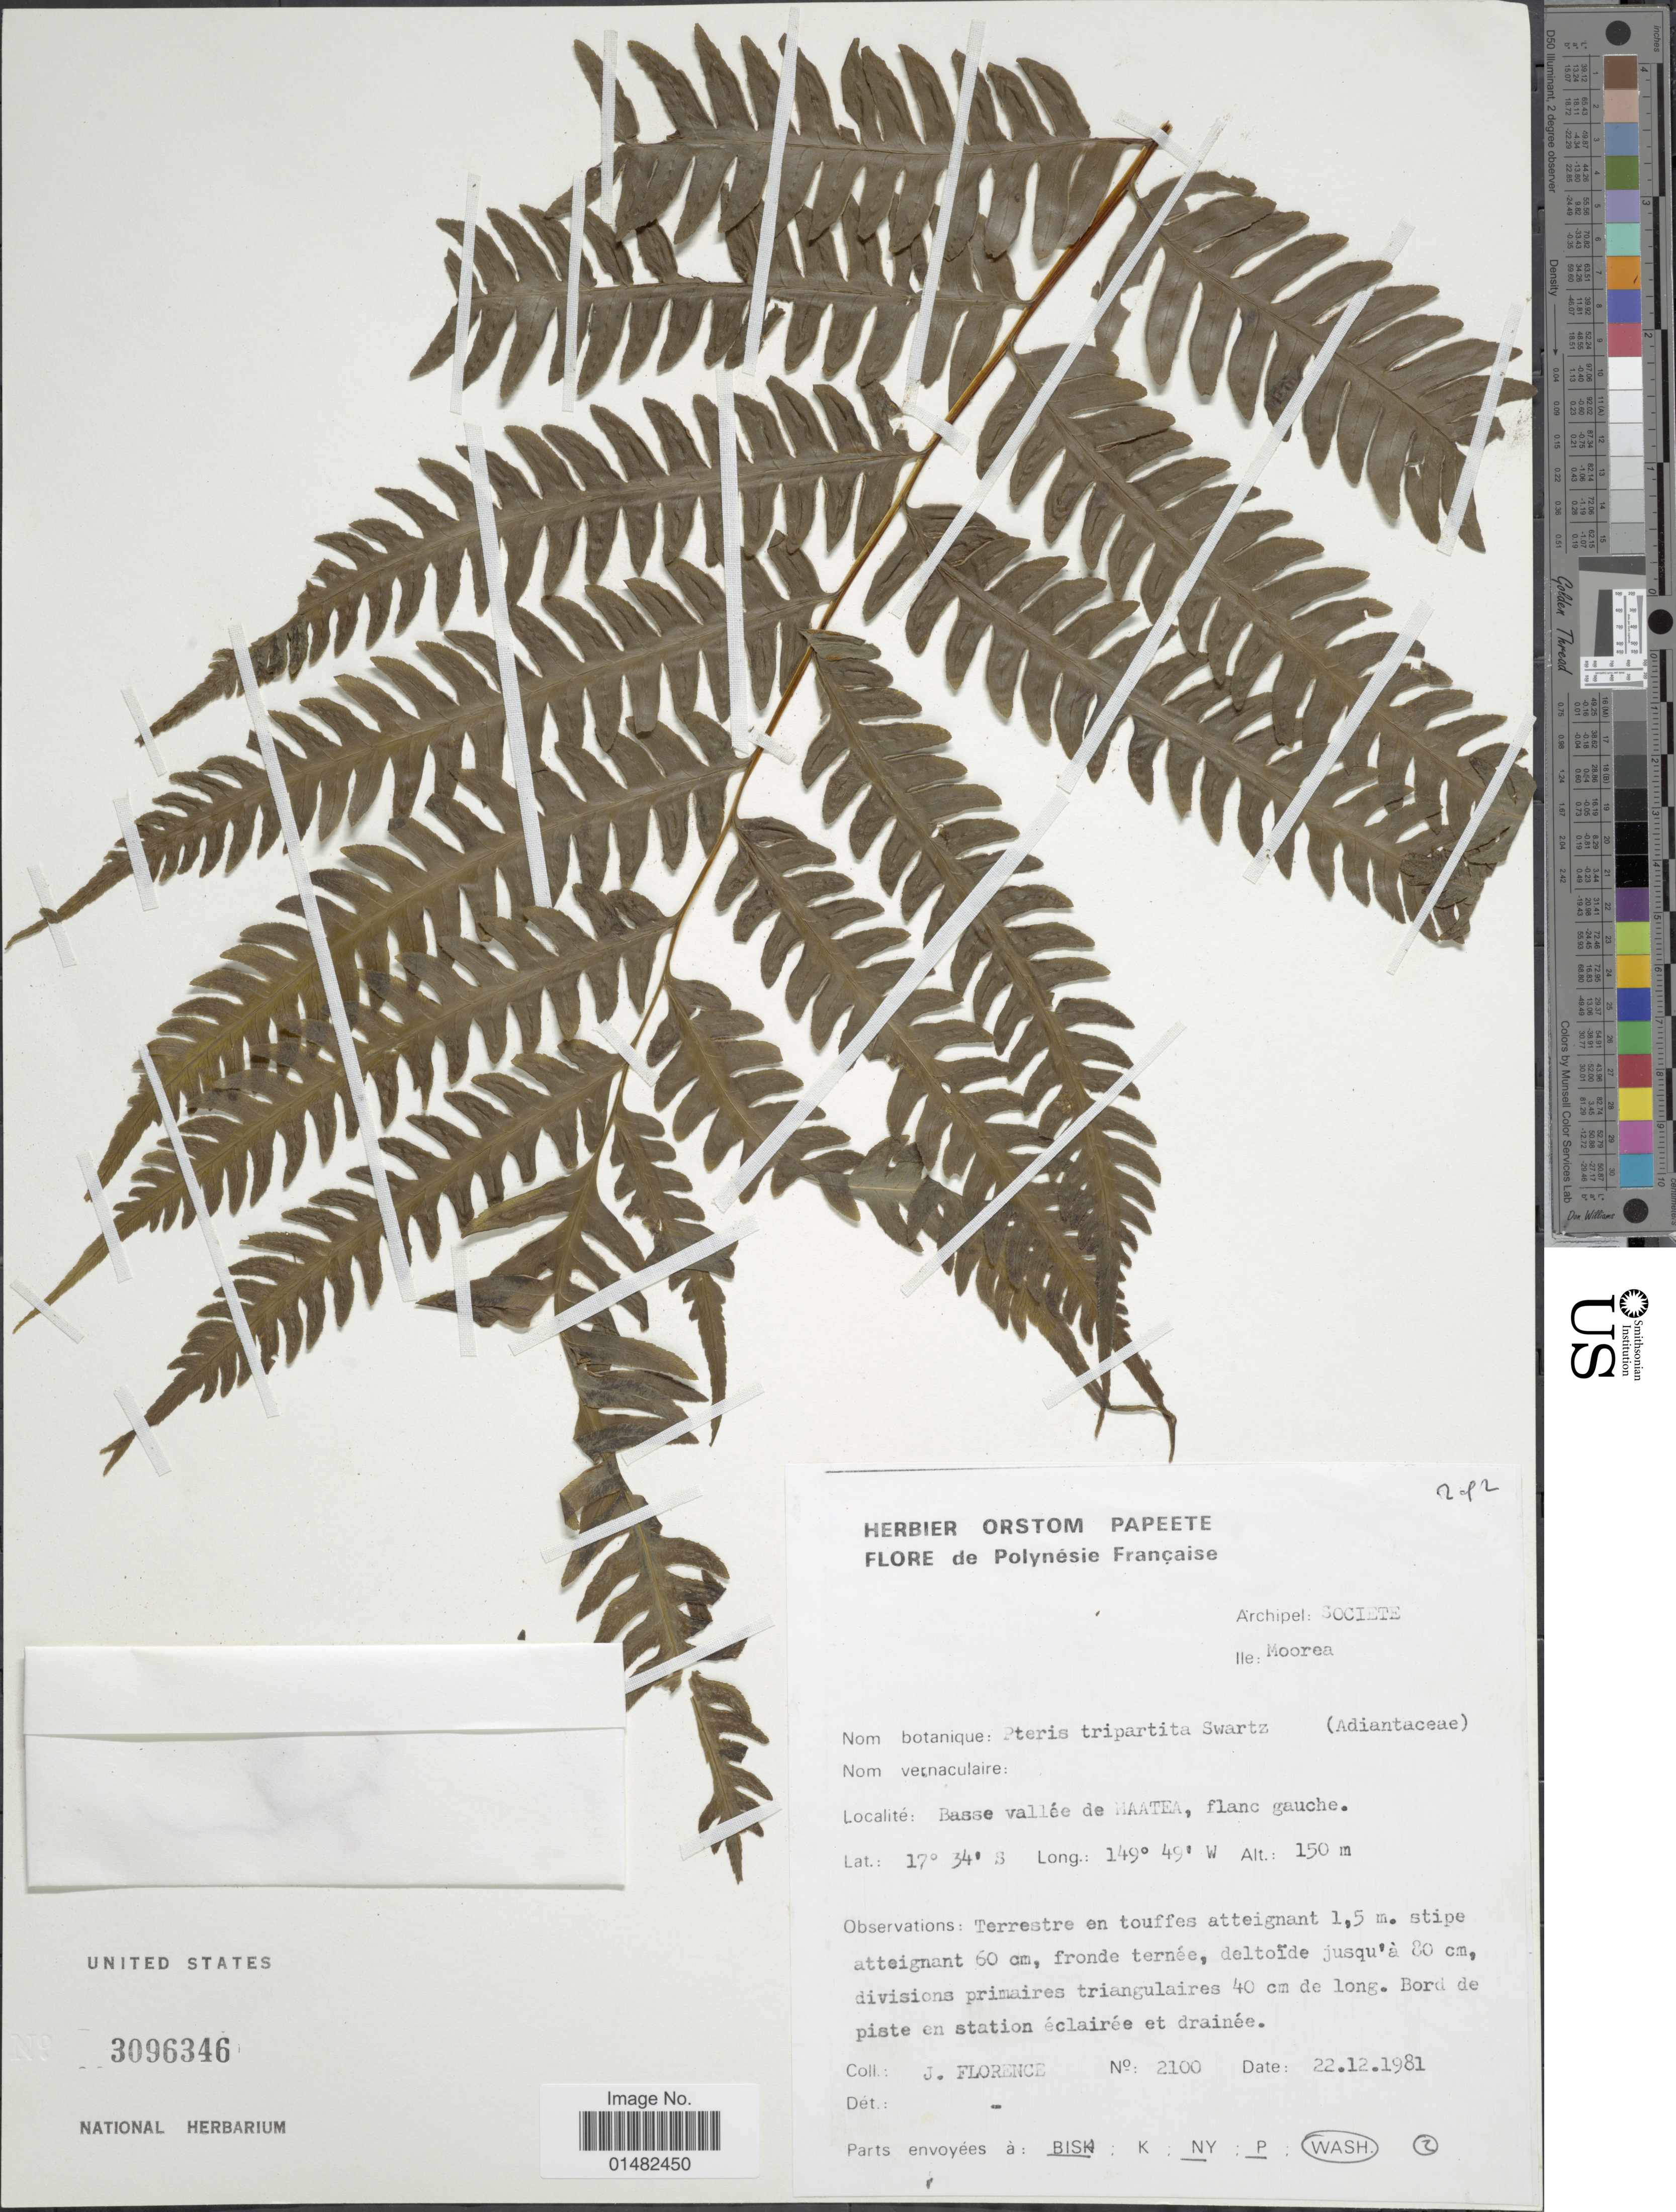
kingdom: Plantae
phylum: Tracheophyta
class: Polypodiopsida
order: Polypodiales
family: Pteridaceae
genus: Pteris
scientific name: Pteris tripartita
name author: Sw.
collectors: J. Florence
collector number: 2100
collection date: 1981-12-22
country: French Polynesia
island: Moorea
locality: Archipel: Societe, Ile: Moorea. Basse vallée de Maatea, flanc gauche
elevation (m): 150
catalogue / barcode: US 3096346